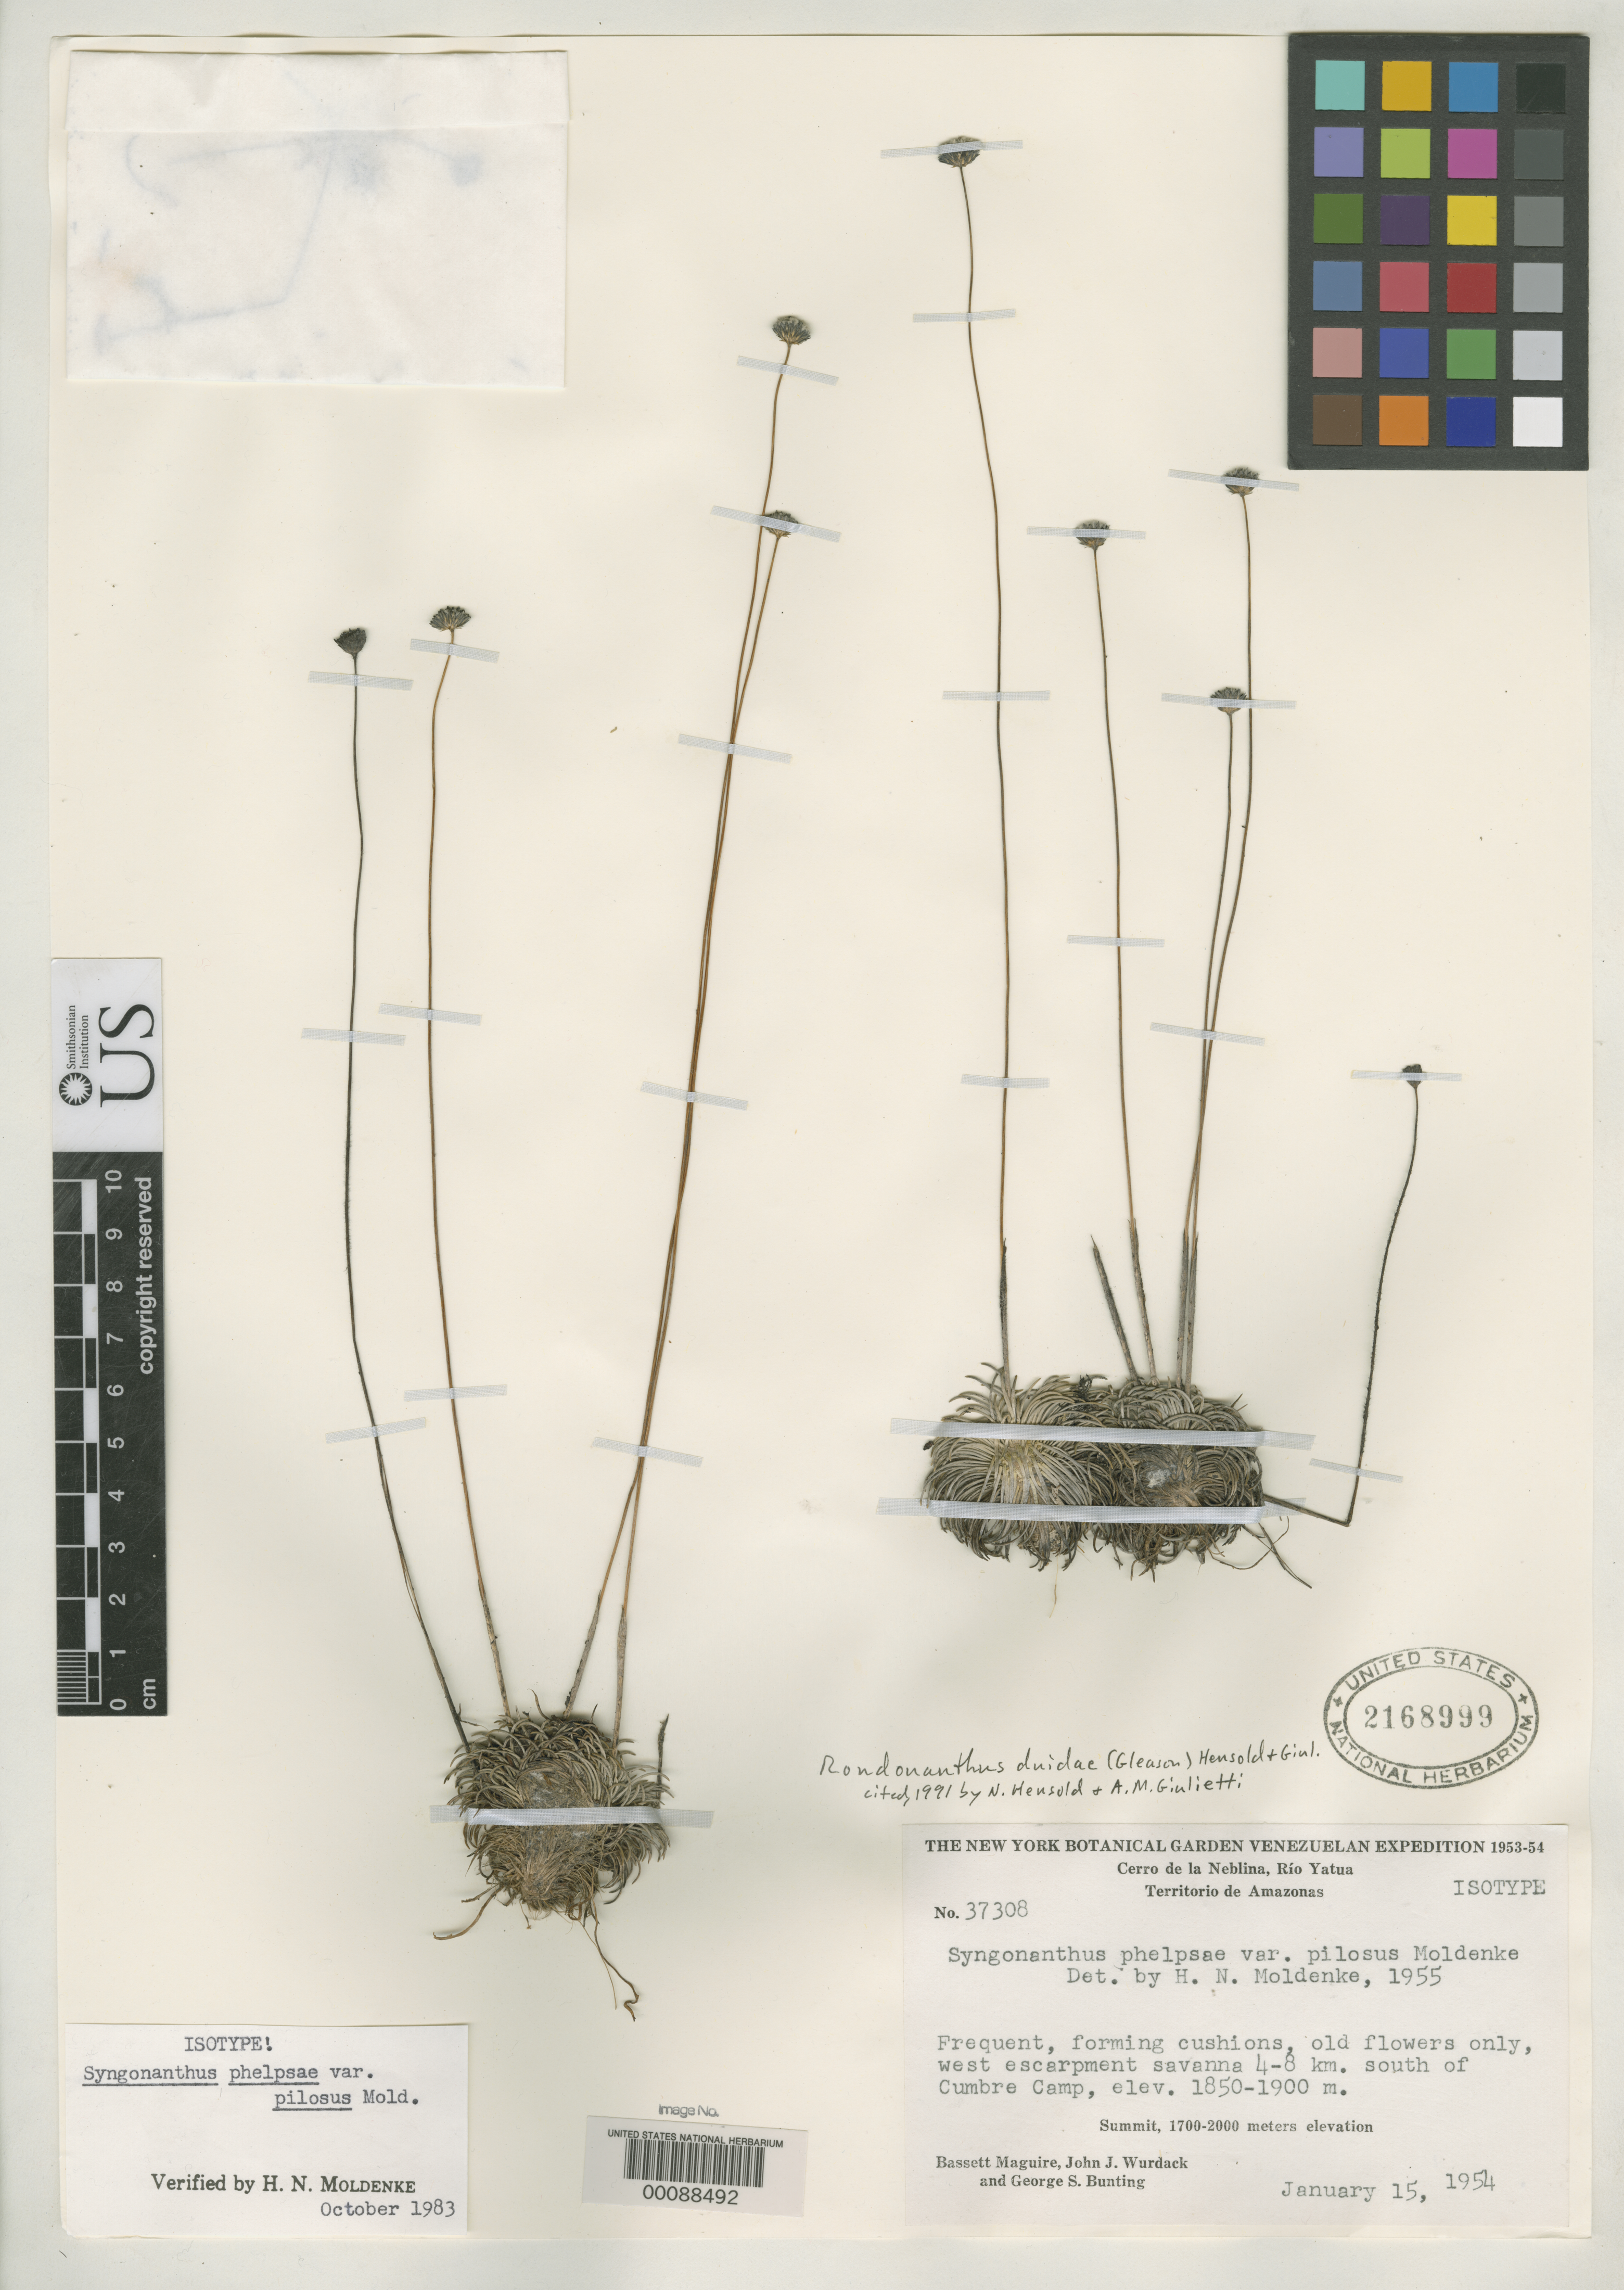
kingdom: Plantae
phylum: Tracheophyta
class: Liliopsida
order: Poales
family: Eriocaulaceae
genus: Syngonanthus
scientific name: Syngonanthus phelpsae var. pilosus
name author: Moldenke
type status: Isotype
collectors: B. Maguire, J. J. Wurdack & G. S. Bunting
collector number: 37308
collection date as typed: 15 Jan 1954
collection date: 1954-01-15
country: Venezuela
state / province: Amazonas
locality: Cerro de La Neblina.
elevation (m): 1850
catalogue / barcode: US 2168999